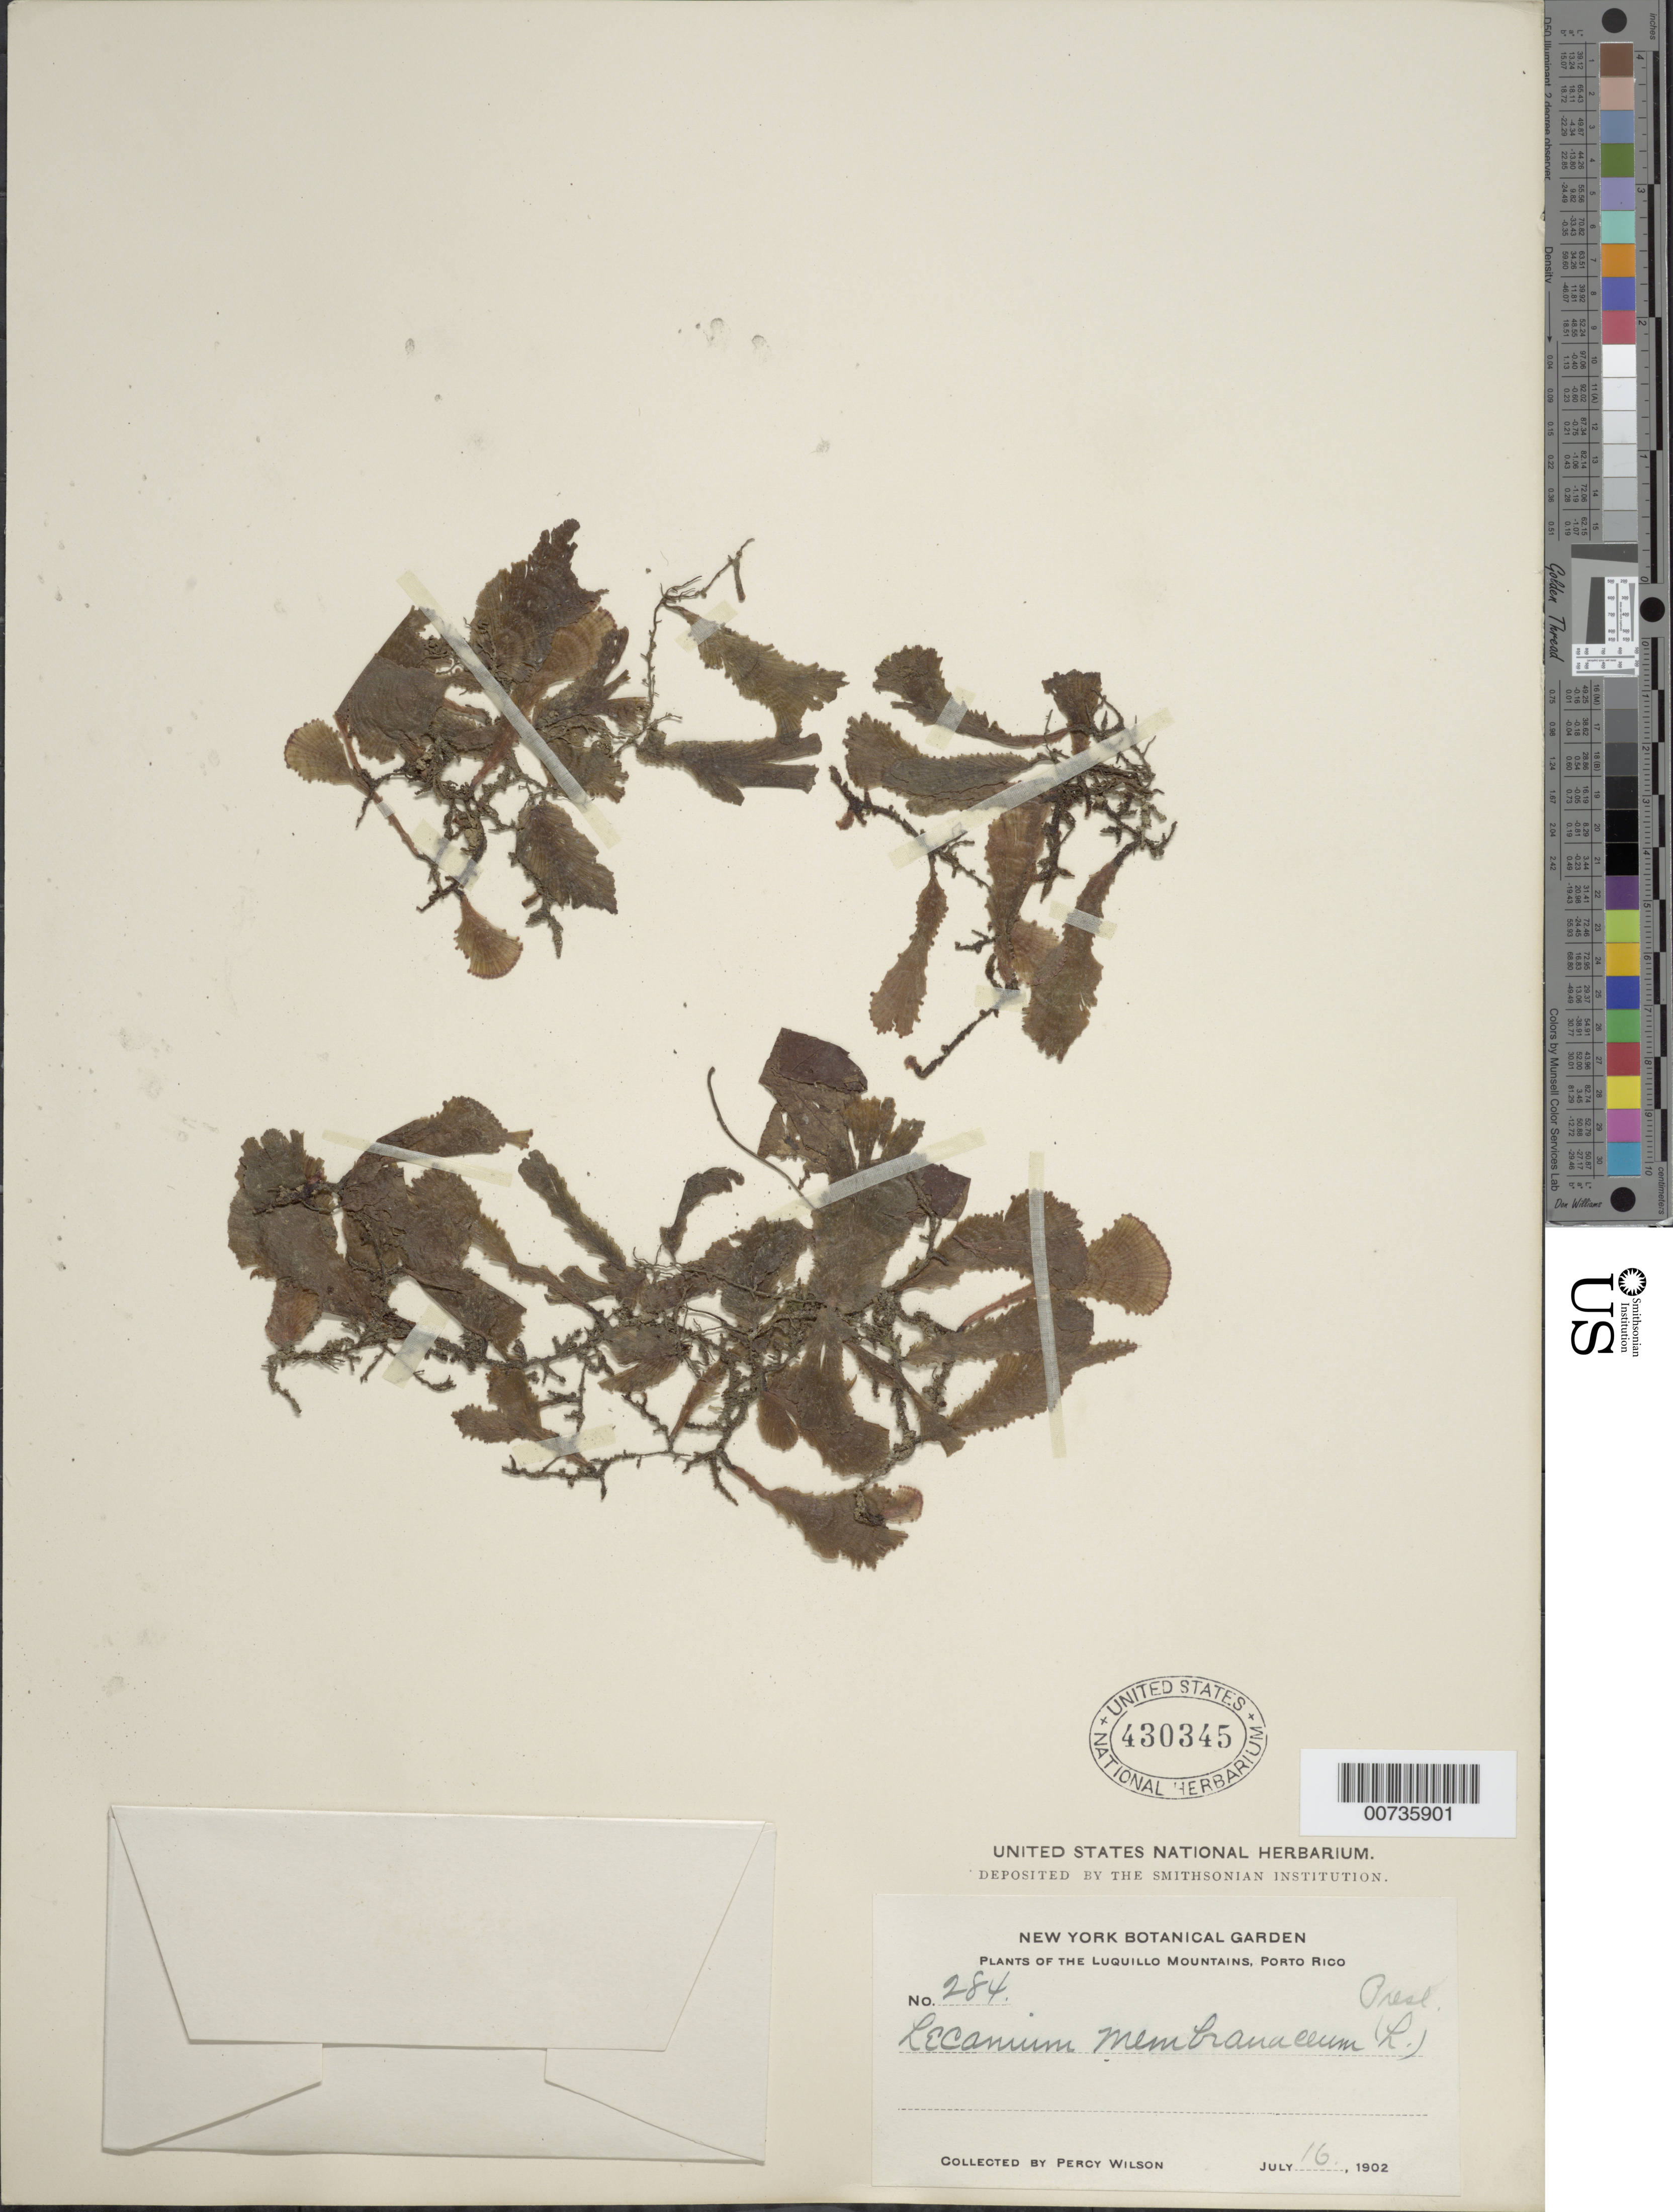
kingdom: Plantae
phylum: Tracheophyta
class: Polypodiopsida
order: Hymenophyllales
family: Hymenophyllaceae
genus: Didymoglossum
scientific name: Didymoglossum membranaceum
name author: (L.) Vareschi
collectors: P. Wilson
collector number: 284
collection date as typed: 16 Jul 1902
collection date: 1902-07-16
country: Puerto Rico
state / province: Luquillo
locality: Luquillo Mts.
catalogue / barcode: US 430345